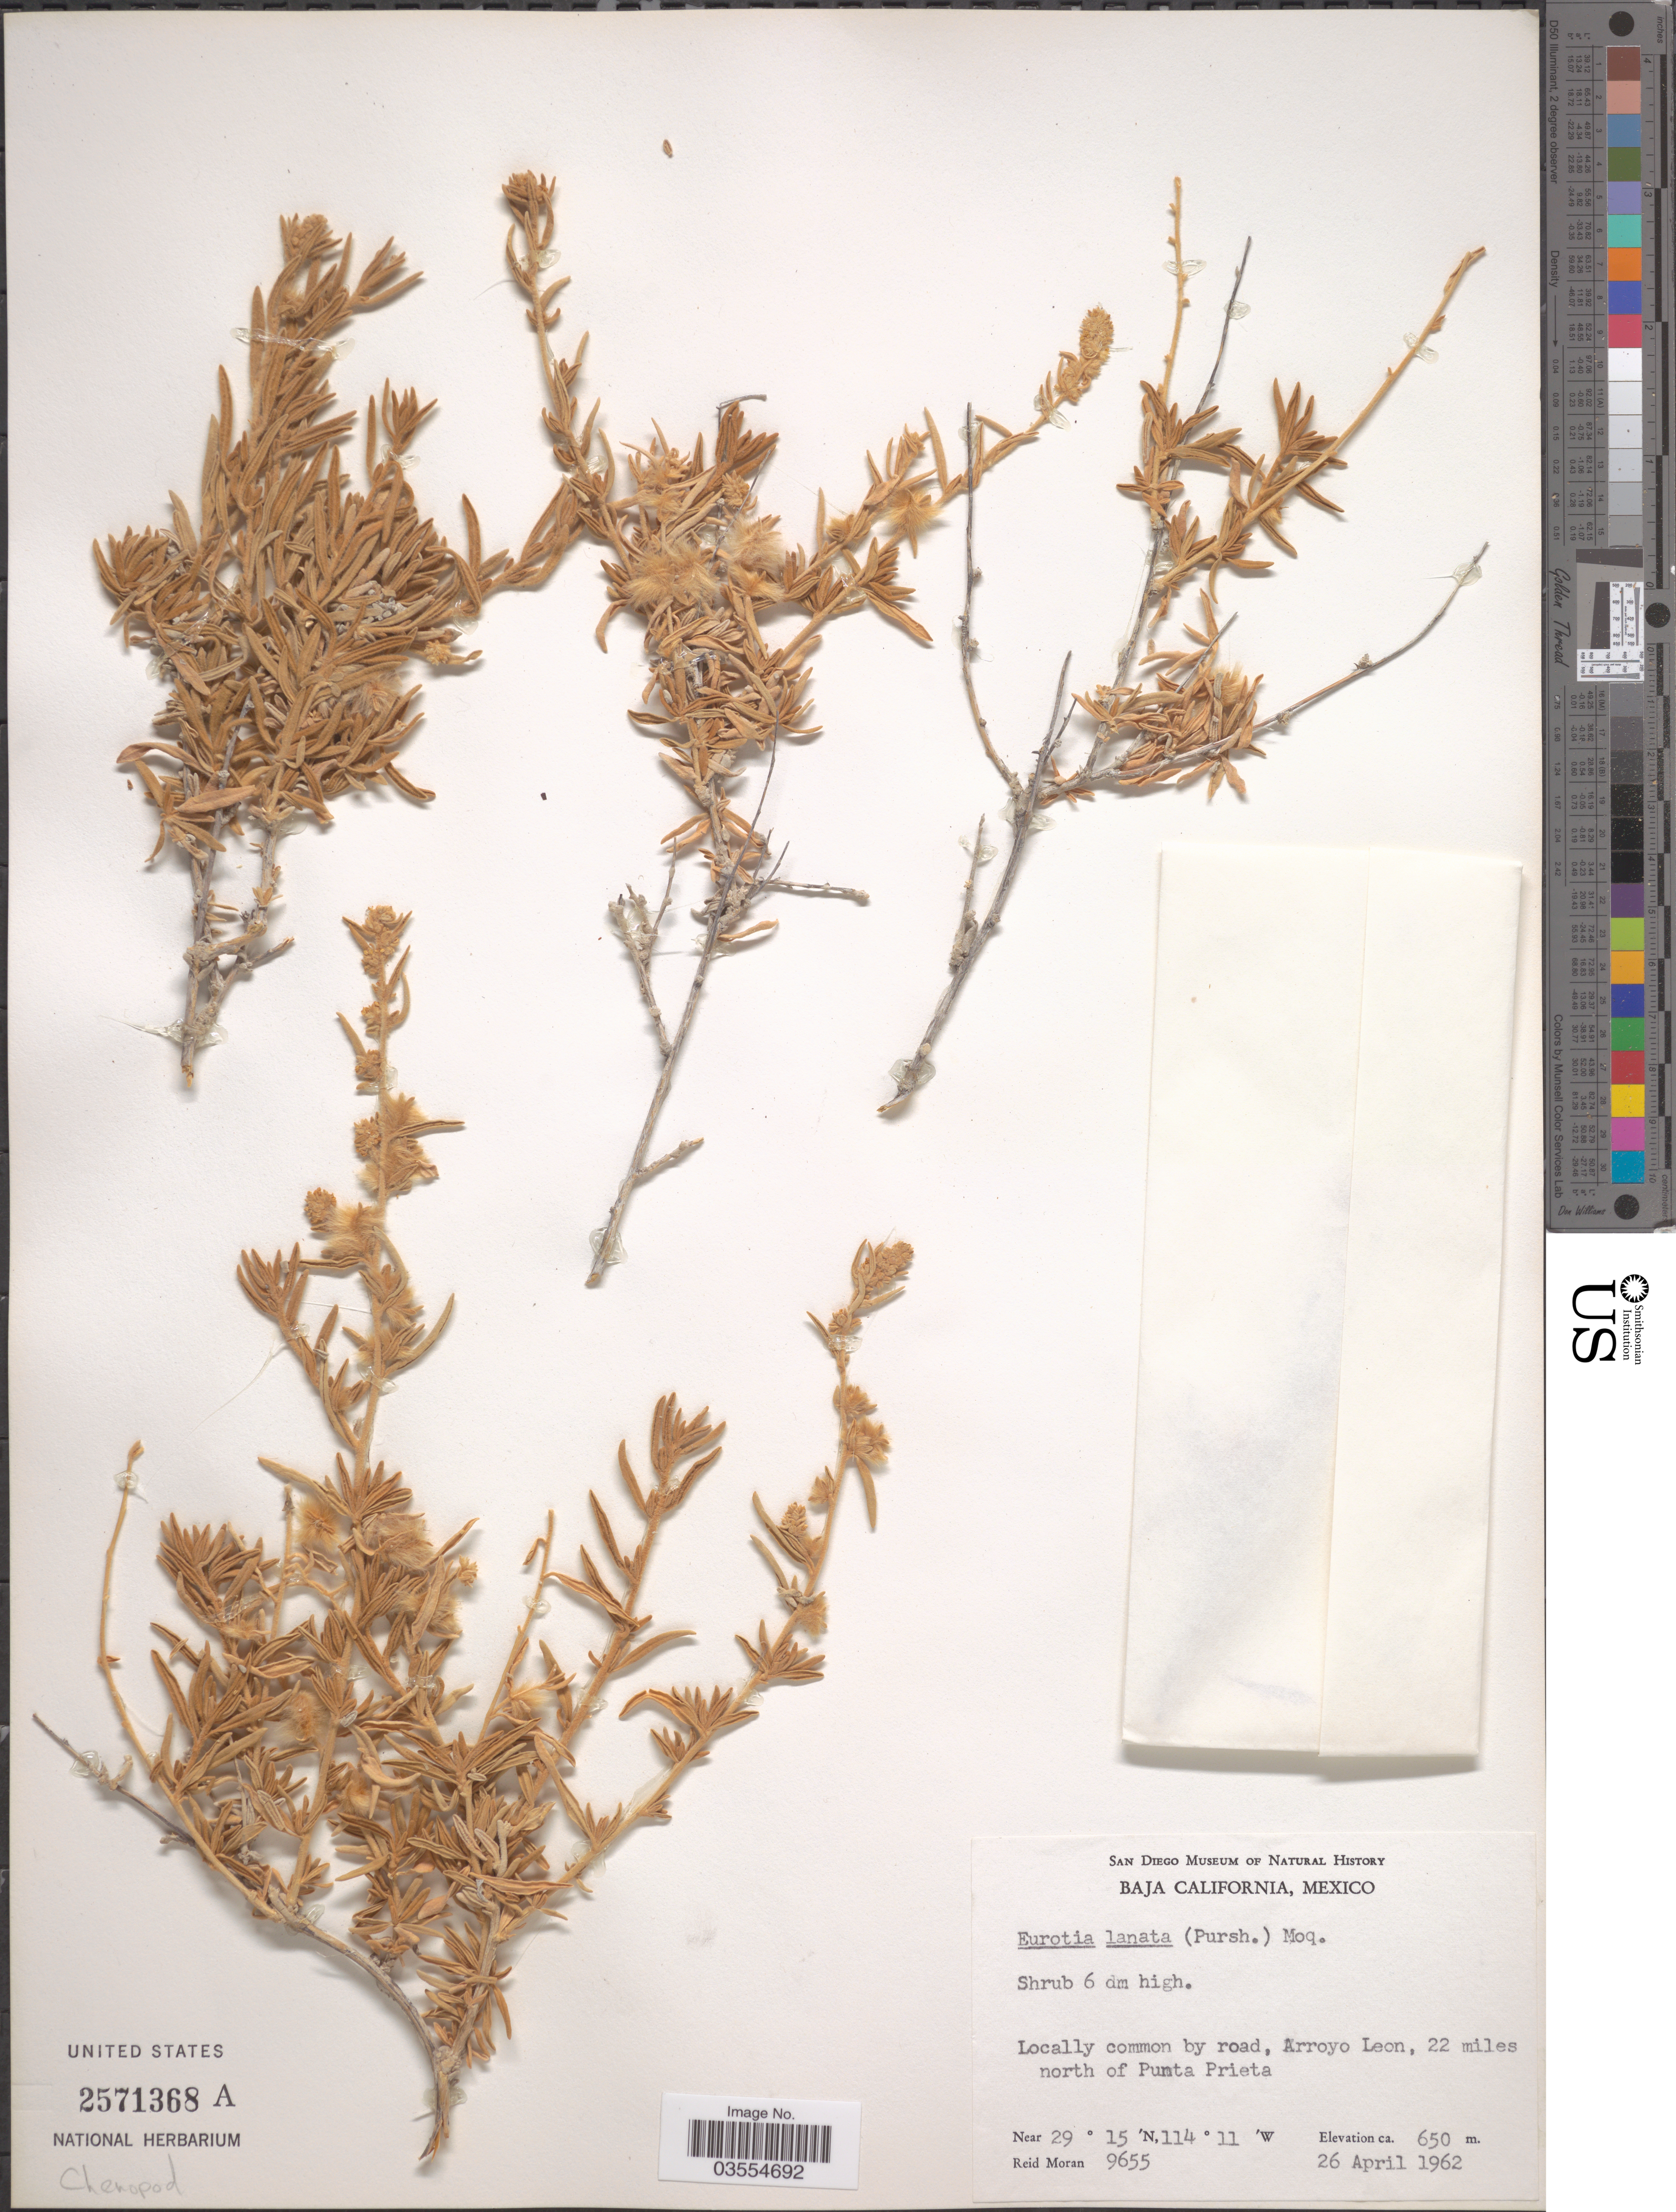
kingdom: Plantae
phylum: Tracheophyta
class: Magnoliopsida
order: Caryophyllales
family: Amaranthaceae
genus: Krascheninnikovia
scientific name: Krascheninnikovia lanata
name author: (Pursh) A. Meeuse & A.Smit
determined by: U.S. National Herbarium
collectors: R. Moran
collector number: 9655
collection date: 1962-04-26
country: Mexico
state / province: Baja California Norte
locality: Arroyo Leon, 22 miles north of Punta Prieta.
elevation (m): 650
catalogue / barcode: US 2571368A